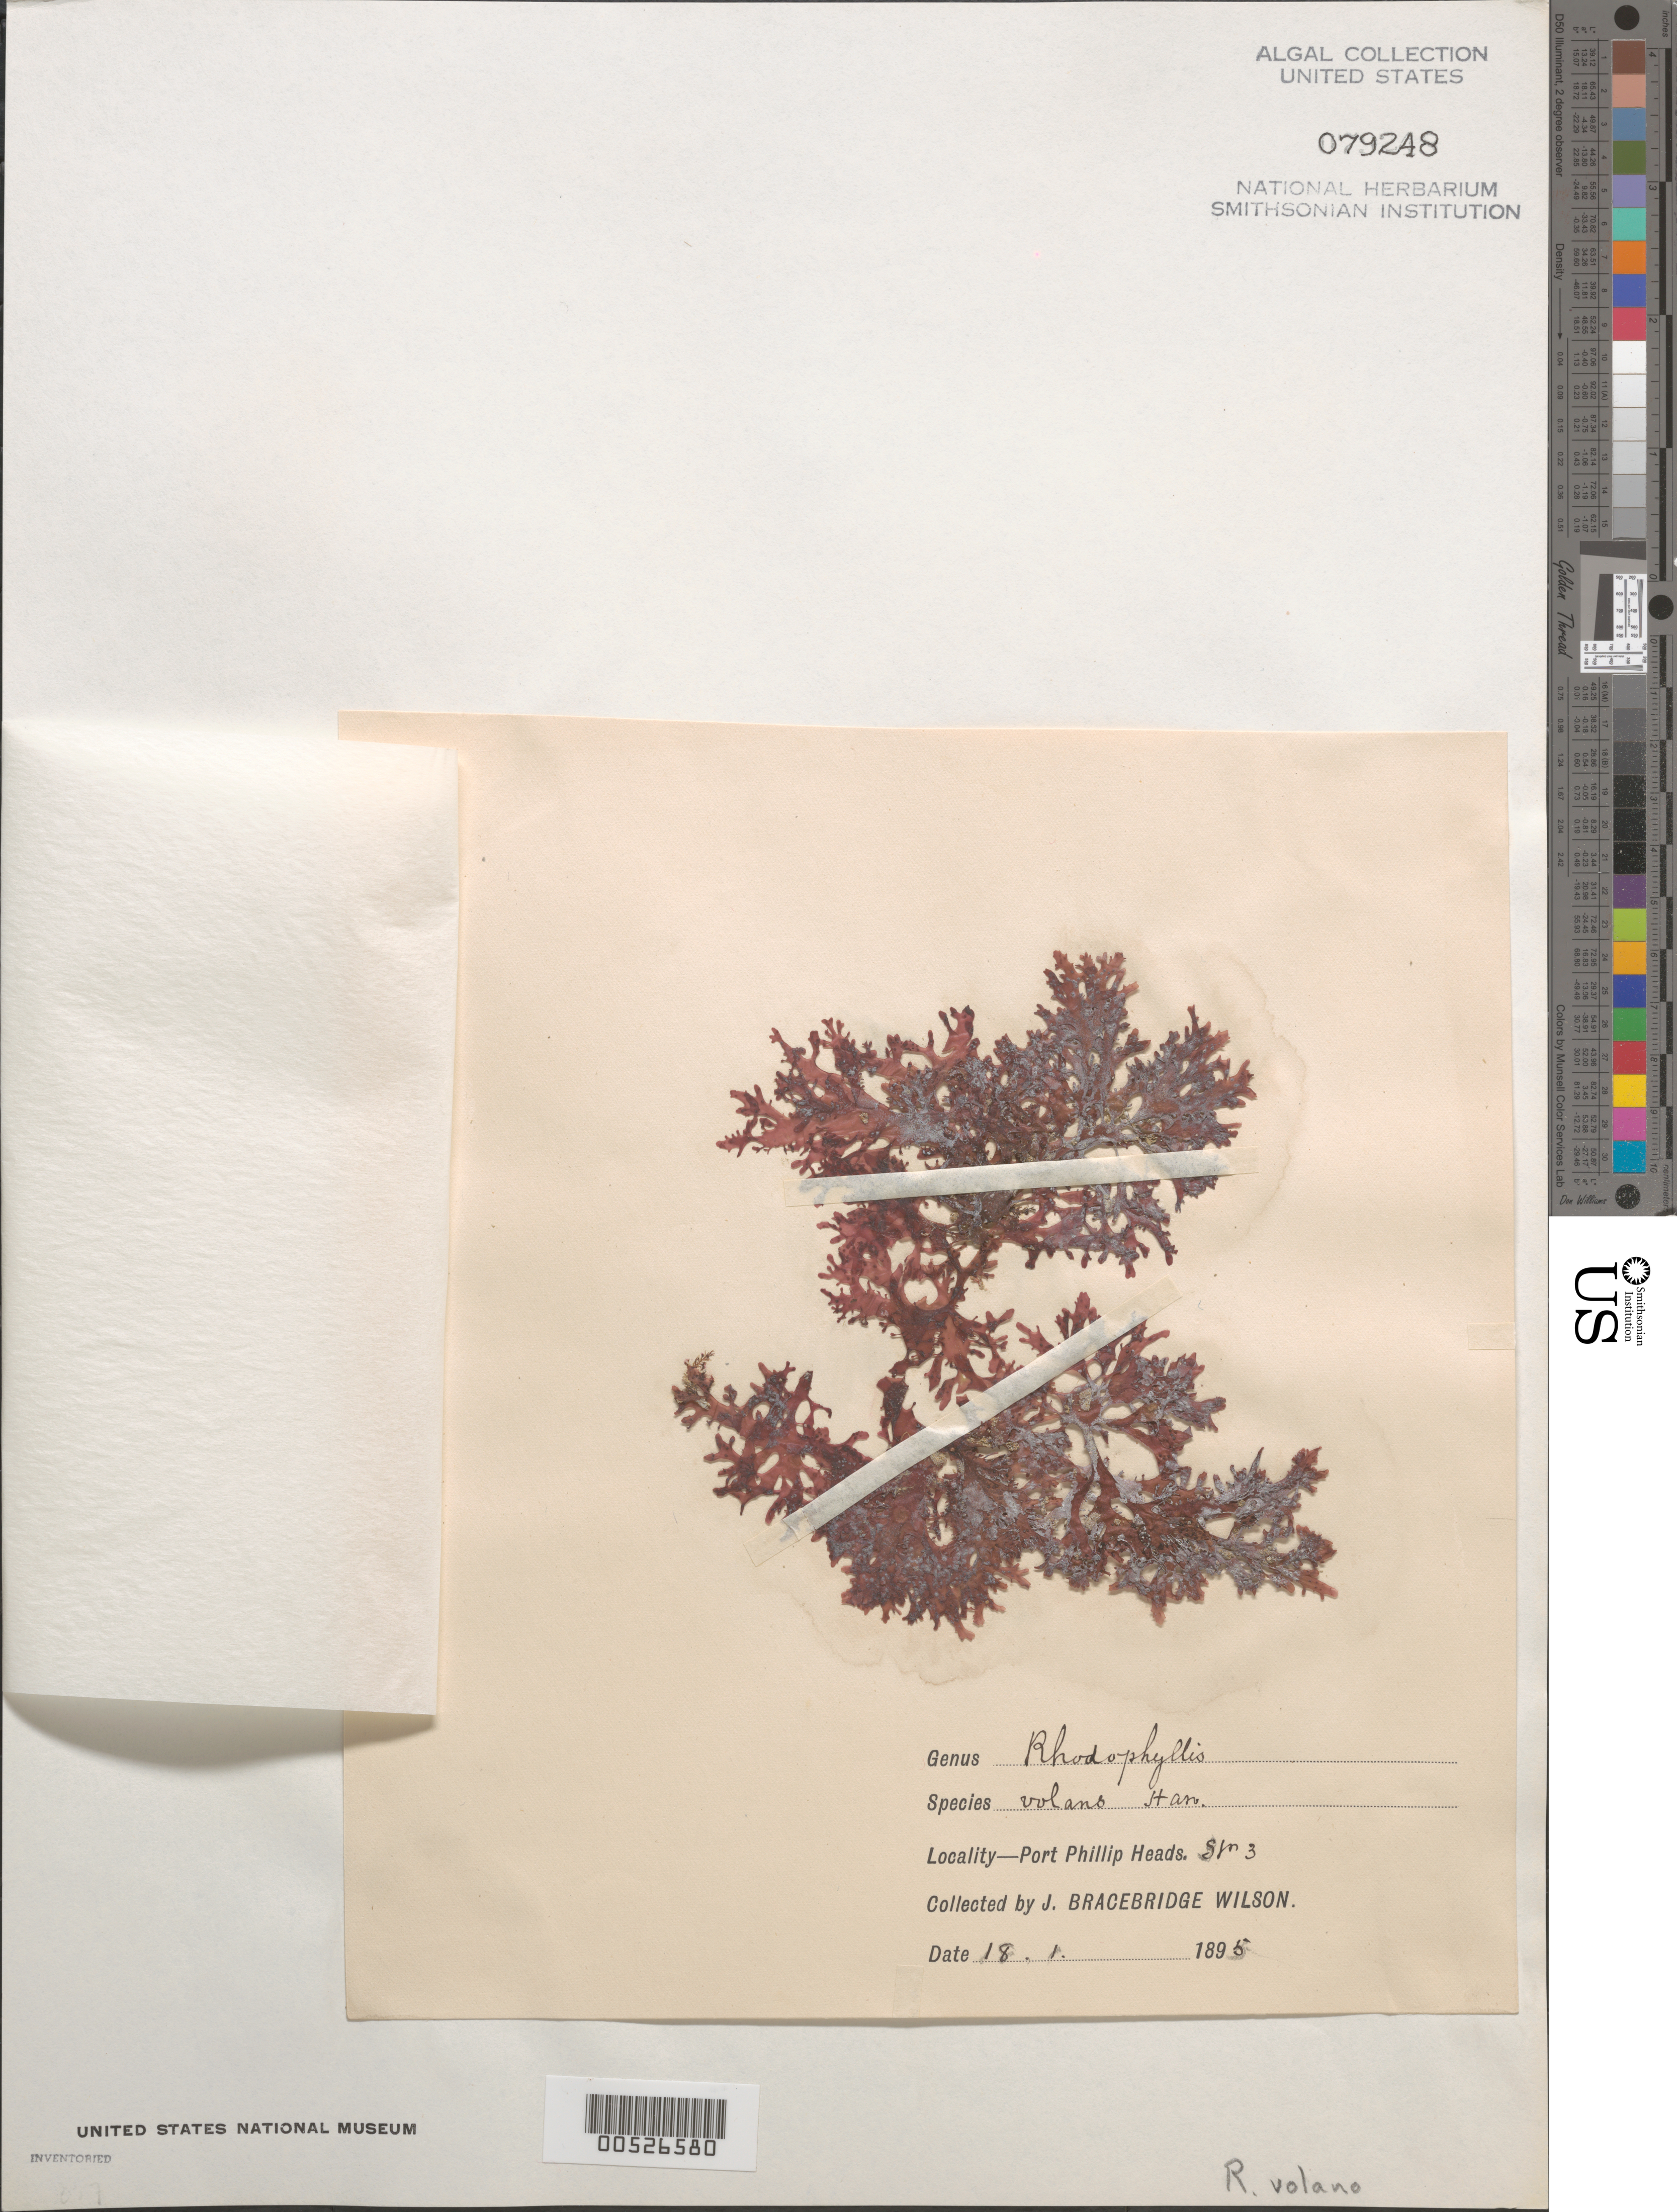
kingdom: Plantae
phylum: Rhodophyta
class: Florideophyceae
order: Gigartinales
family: Cystocloniaceae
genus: Rhodophyllis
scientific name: Rhodophyllis volans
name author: Harv.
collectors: J. B. Wilson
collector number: Station 3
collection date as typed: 18 Jan 1895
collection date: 1895-01-18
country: Australia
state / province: Victoria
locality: Port Phillip Heads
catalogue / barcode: US 79248